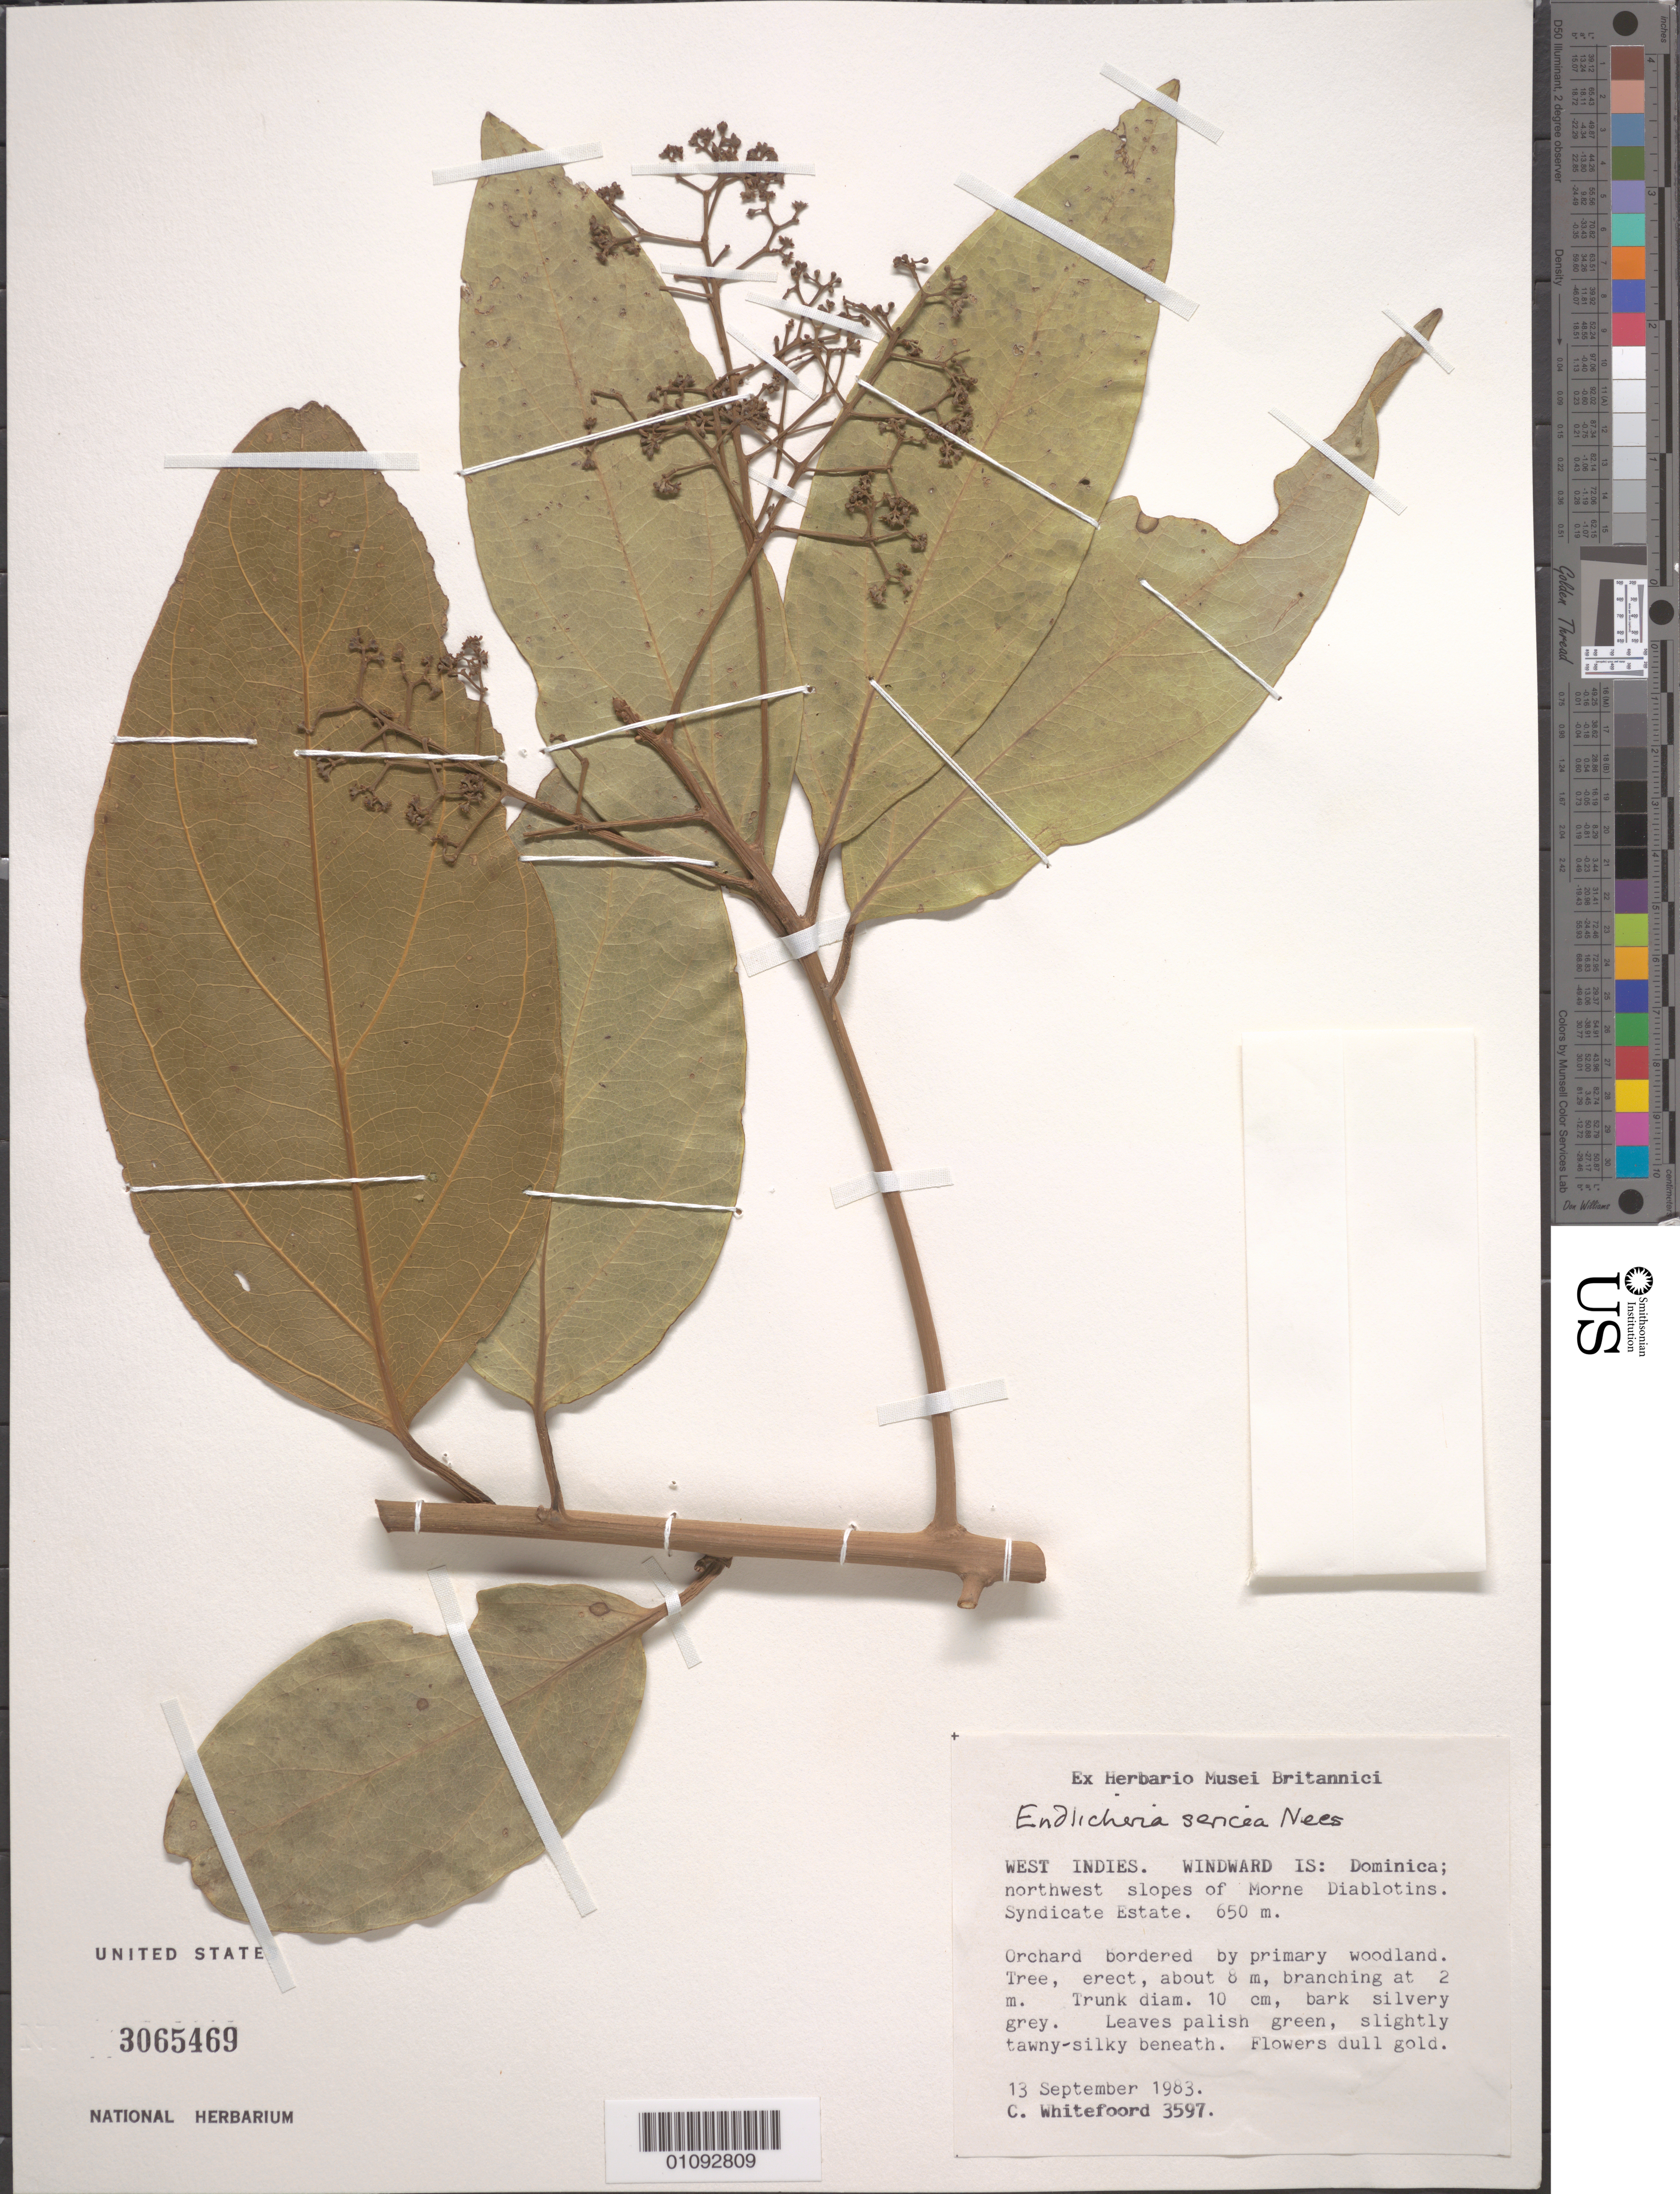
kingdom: Plantae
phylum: Tracheophyta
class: Magnoliopsida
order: Laurales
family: Lauraceae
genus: Endlicheria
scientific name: Endlicheria sericea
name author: Nees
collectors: C. Whitefoord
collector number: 3597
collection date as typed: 13 Sep 1983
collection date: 1983-09-13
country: Dominica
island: Dominica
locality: NW slopes of Morne Diablotins.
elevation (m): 650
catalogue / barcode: US 3065469